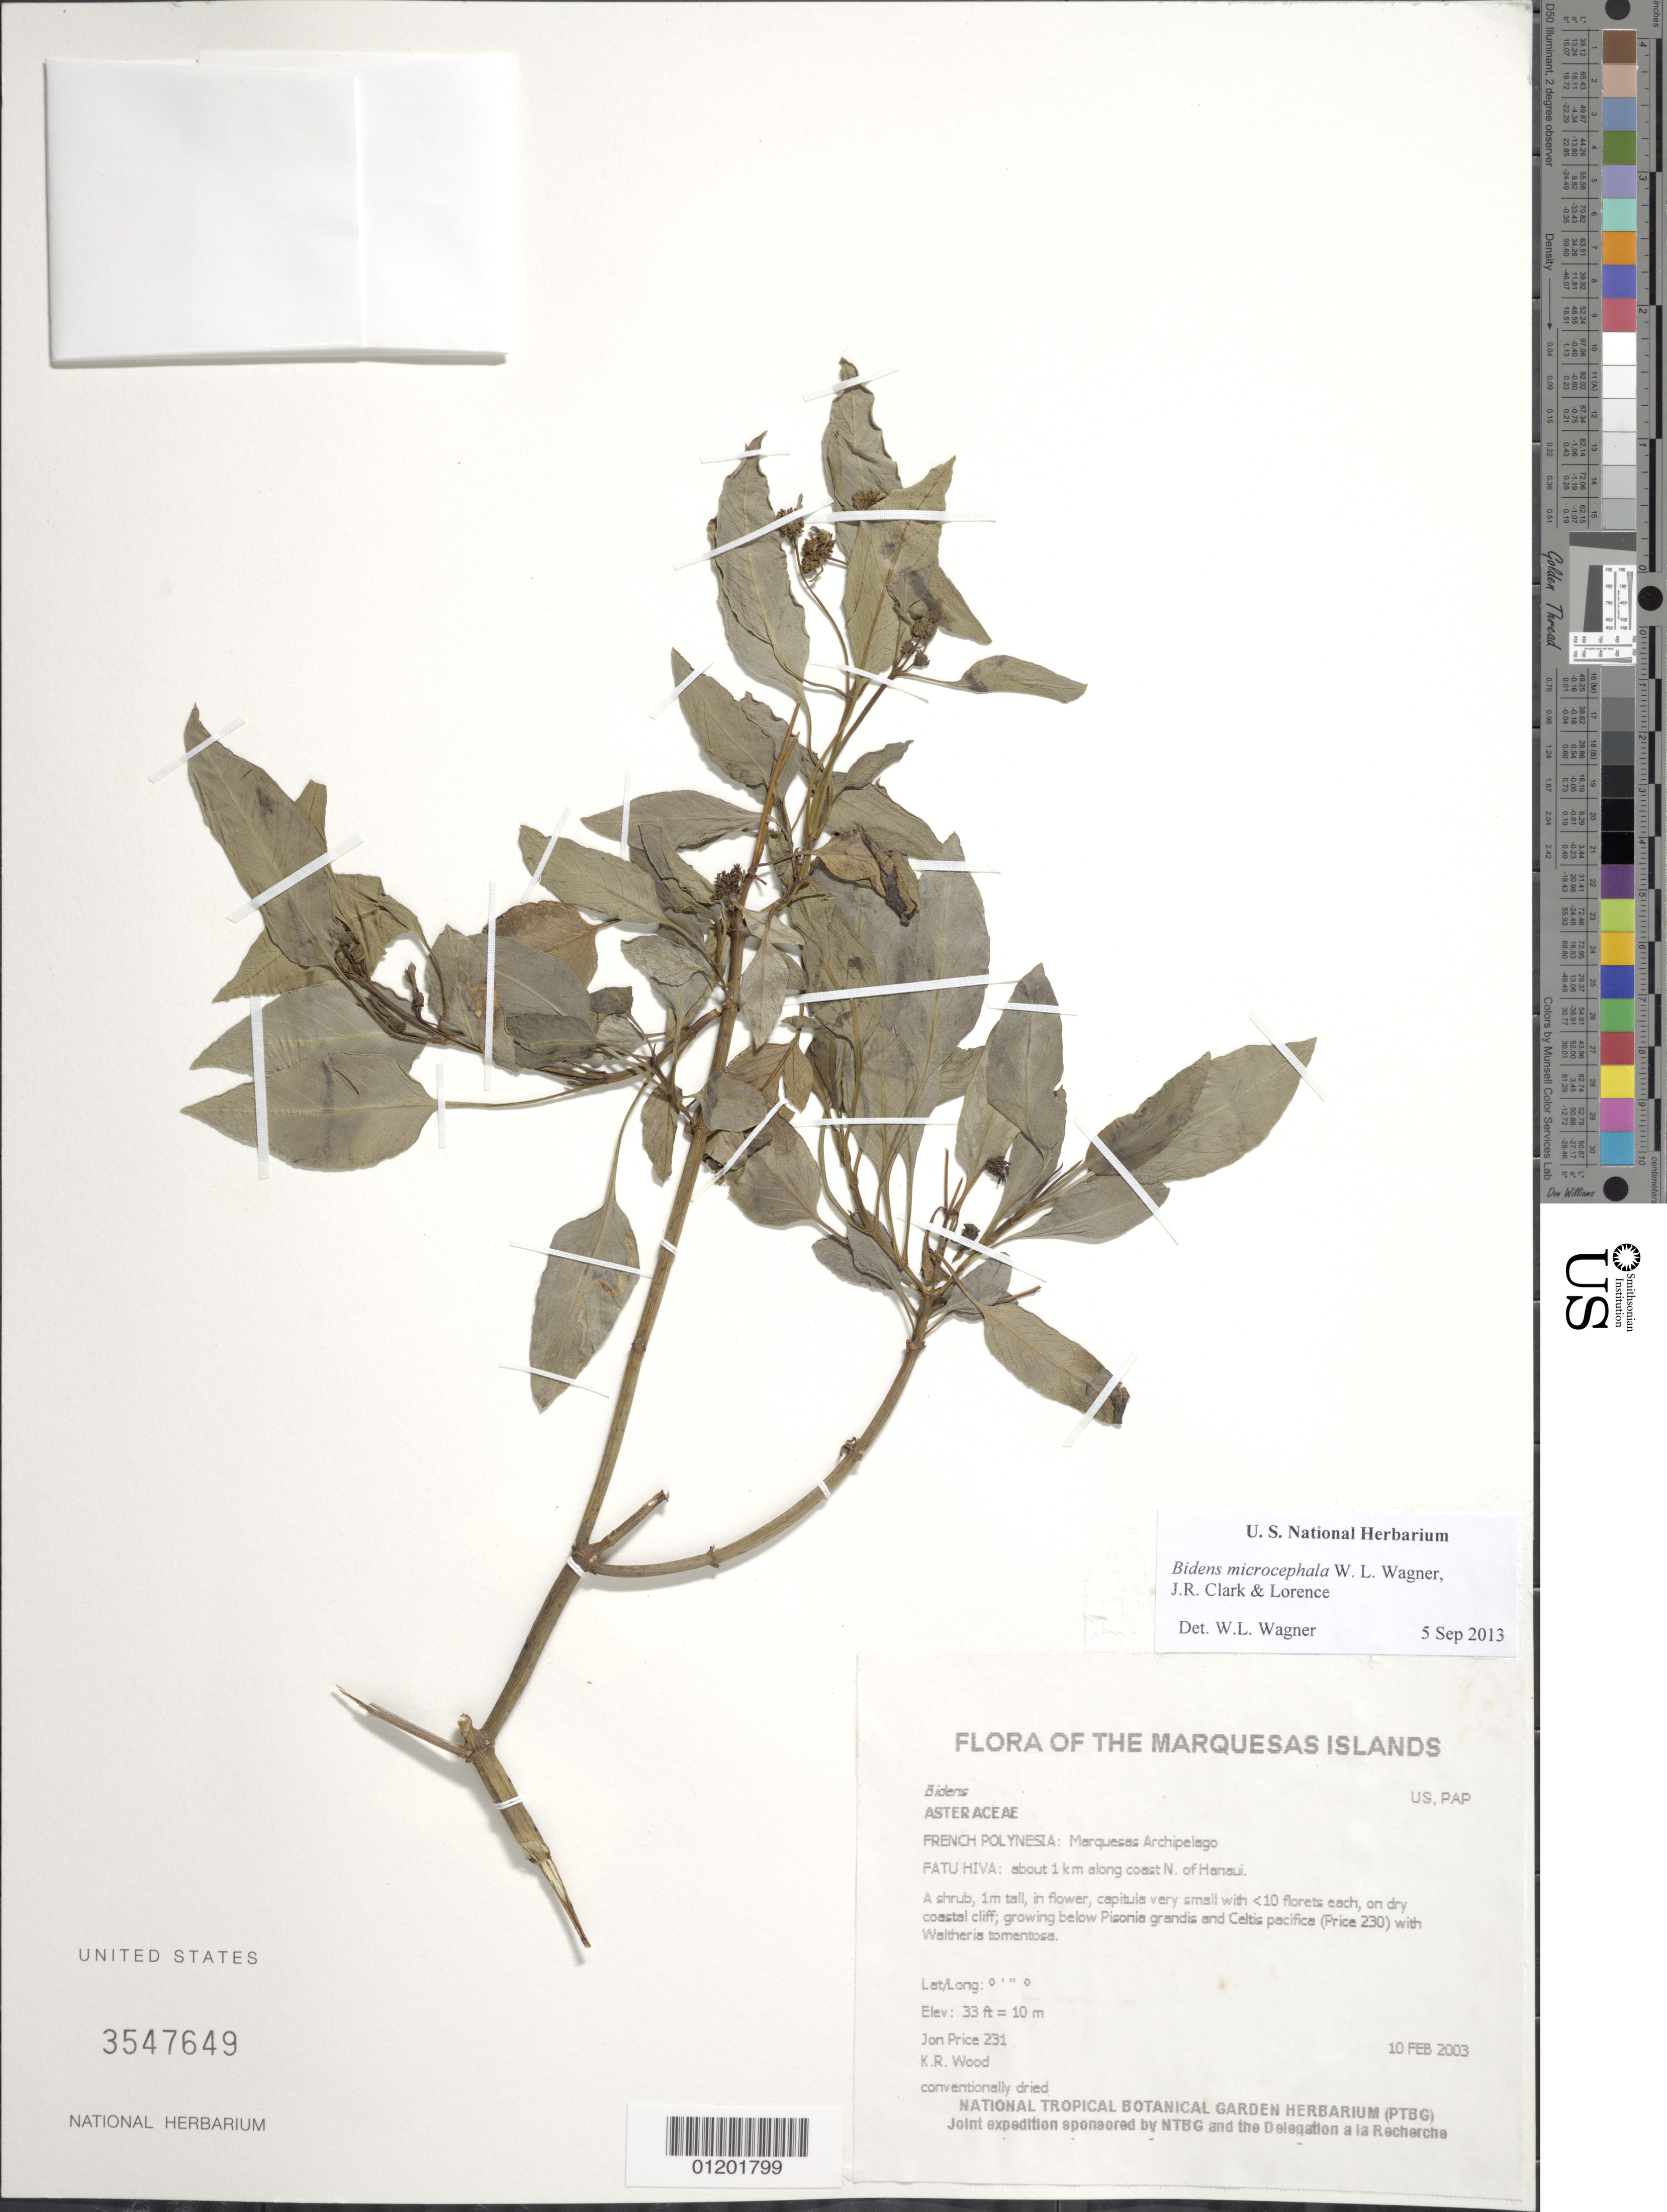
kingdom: Plantae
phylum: Tracheophyta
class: Magnoliopsida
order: Asterales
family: Asteraceae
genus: Bidens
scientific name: Bidens microcephala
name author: W.L. Wagner et al.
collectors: J. Price & K. R. Wood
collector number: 231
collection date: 2003-02-10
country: French Polynesia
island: Fatu Hiva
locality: About 1 km along coast N. of Hanaui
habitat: On dry coastal cliff; growing below Pisonia grandis and Celtis pacifica (Price 230)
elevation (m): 10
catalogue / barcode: US 3547649